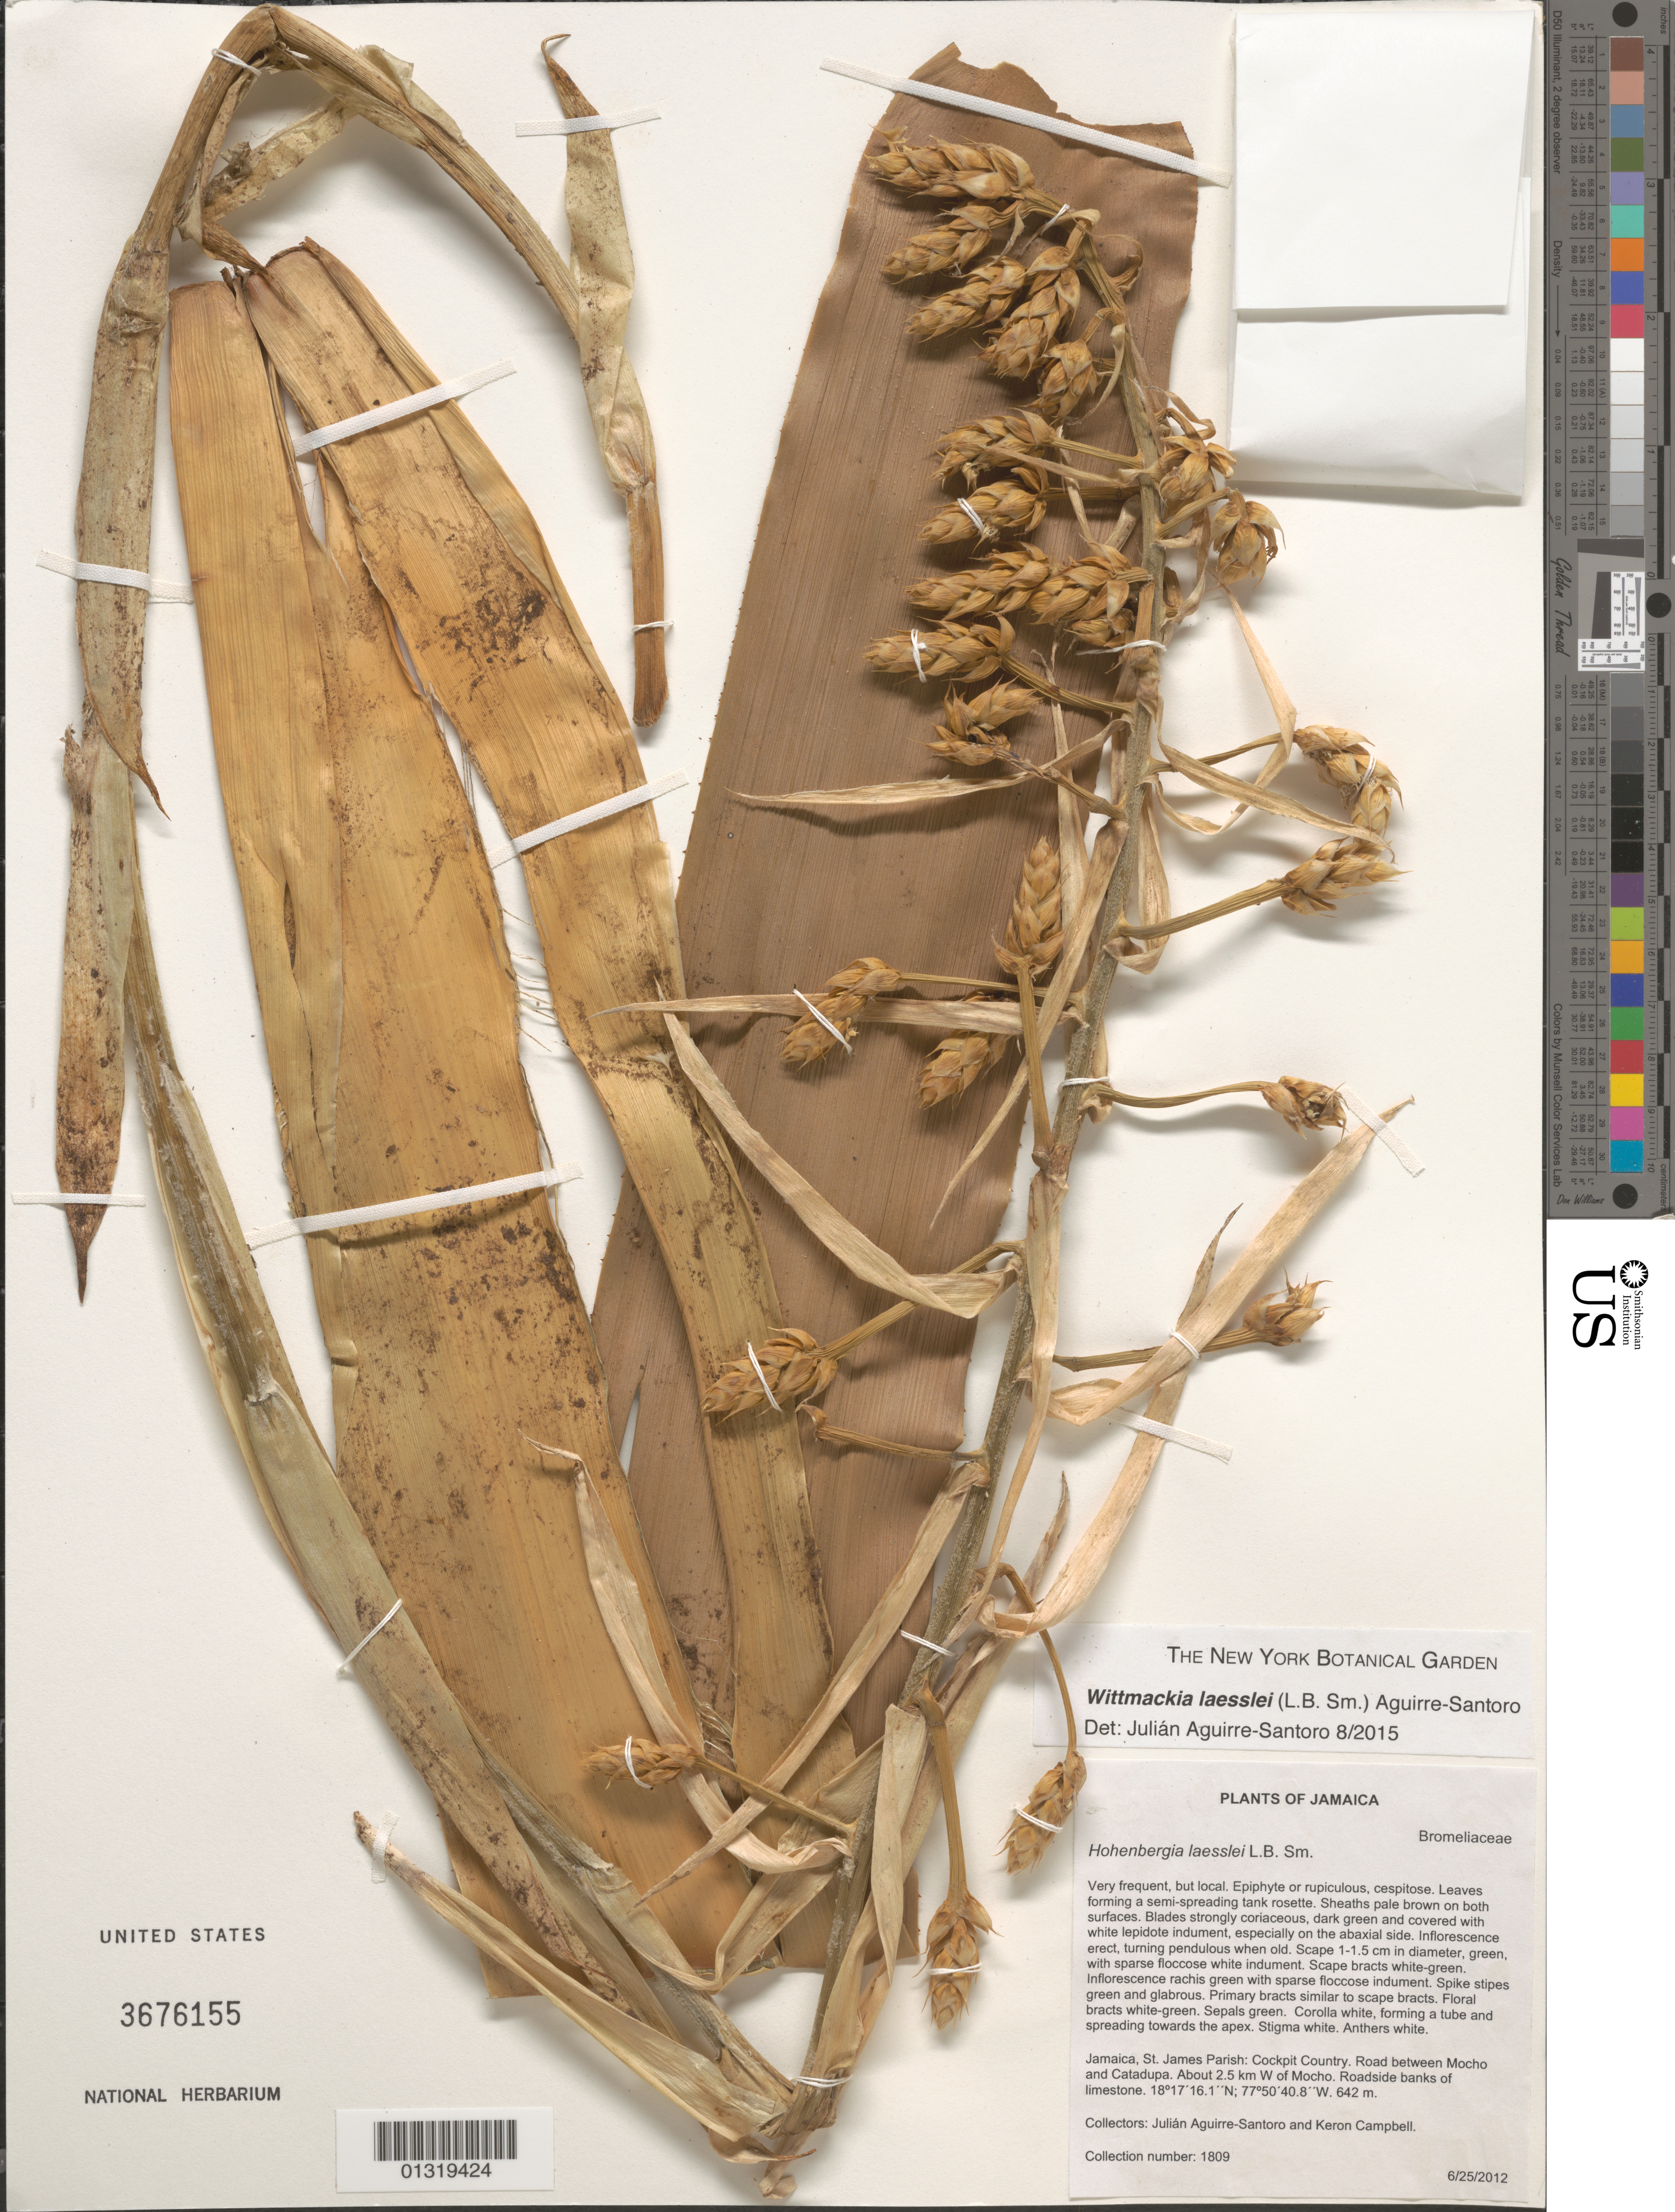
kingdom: Plantae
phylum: Tracheophyta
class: Liliopsida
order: Poales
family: Bromeliaceae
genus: Wittmackia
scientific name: Wittmackia laesslei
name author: (L.B. Sm.) Aguirre-Santoro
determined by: Aguirre-Santoro, Julian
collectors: J. Aguirre-Santoro & K. Campbell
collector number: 1809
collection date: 2012-06-25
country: Jamaica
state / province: Saint James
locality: Cockpit Country. Road between Mocho and Catadupa. About 2.5 km W of Mocho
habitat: Roadside banks of limestone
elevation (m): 642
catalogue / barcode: US 3676155